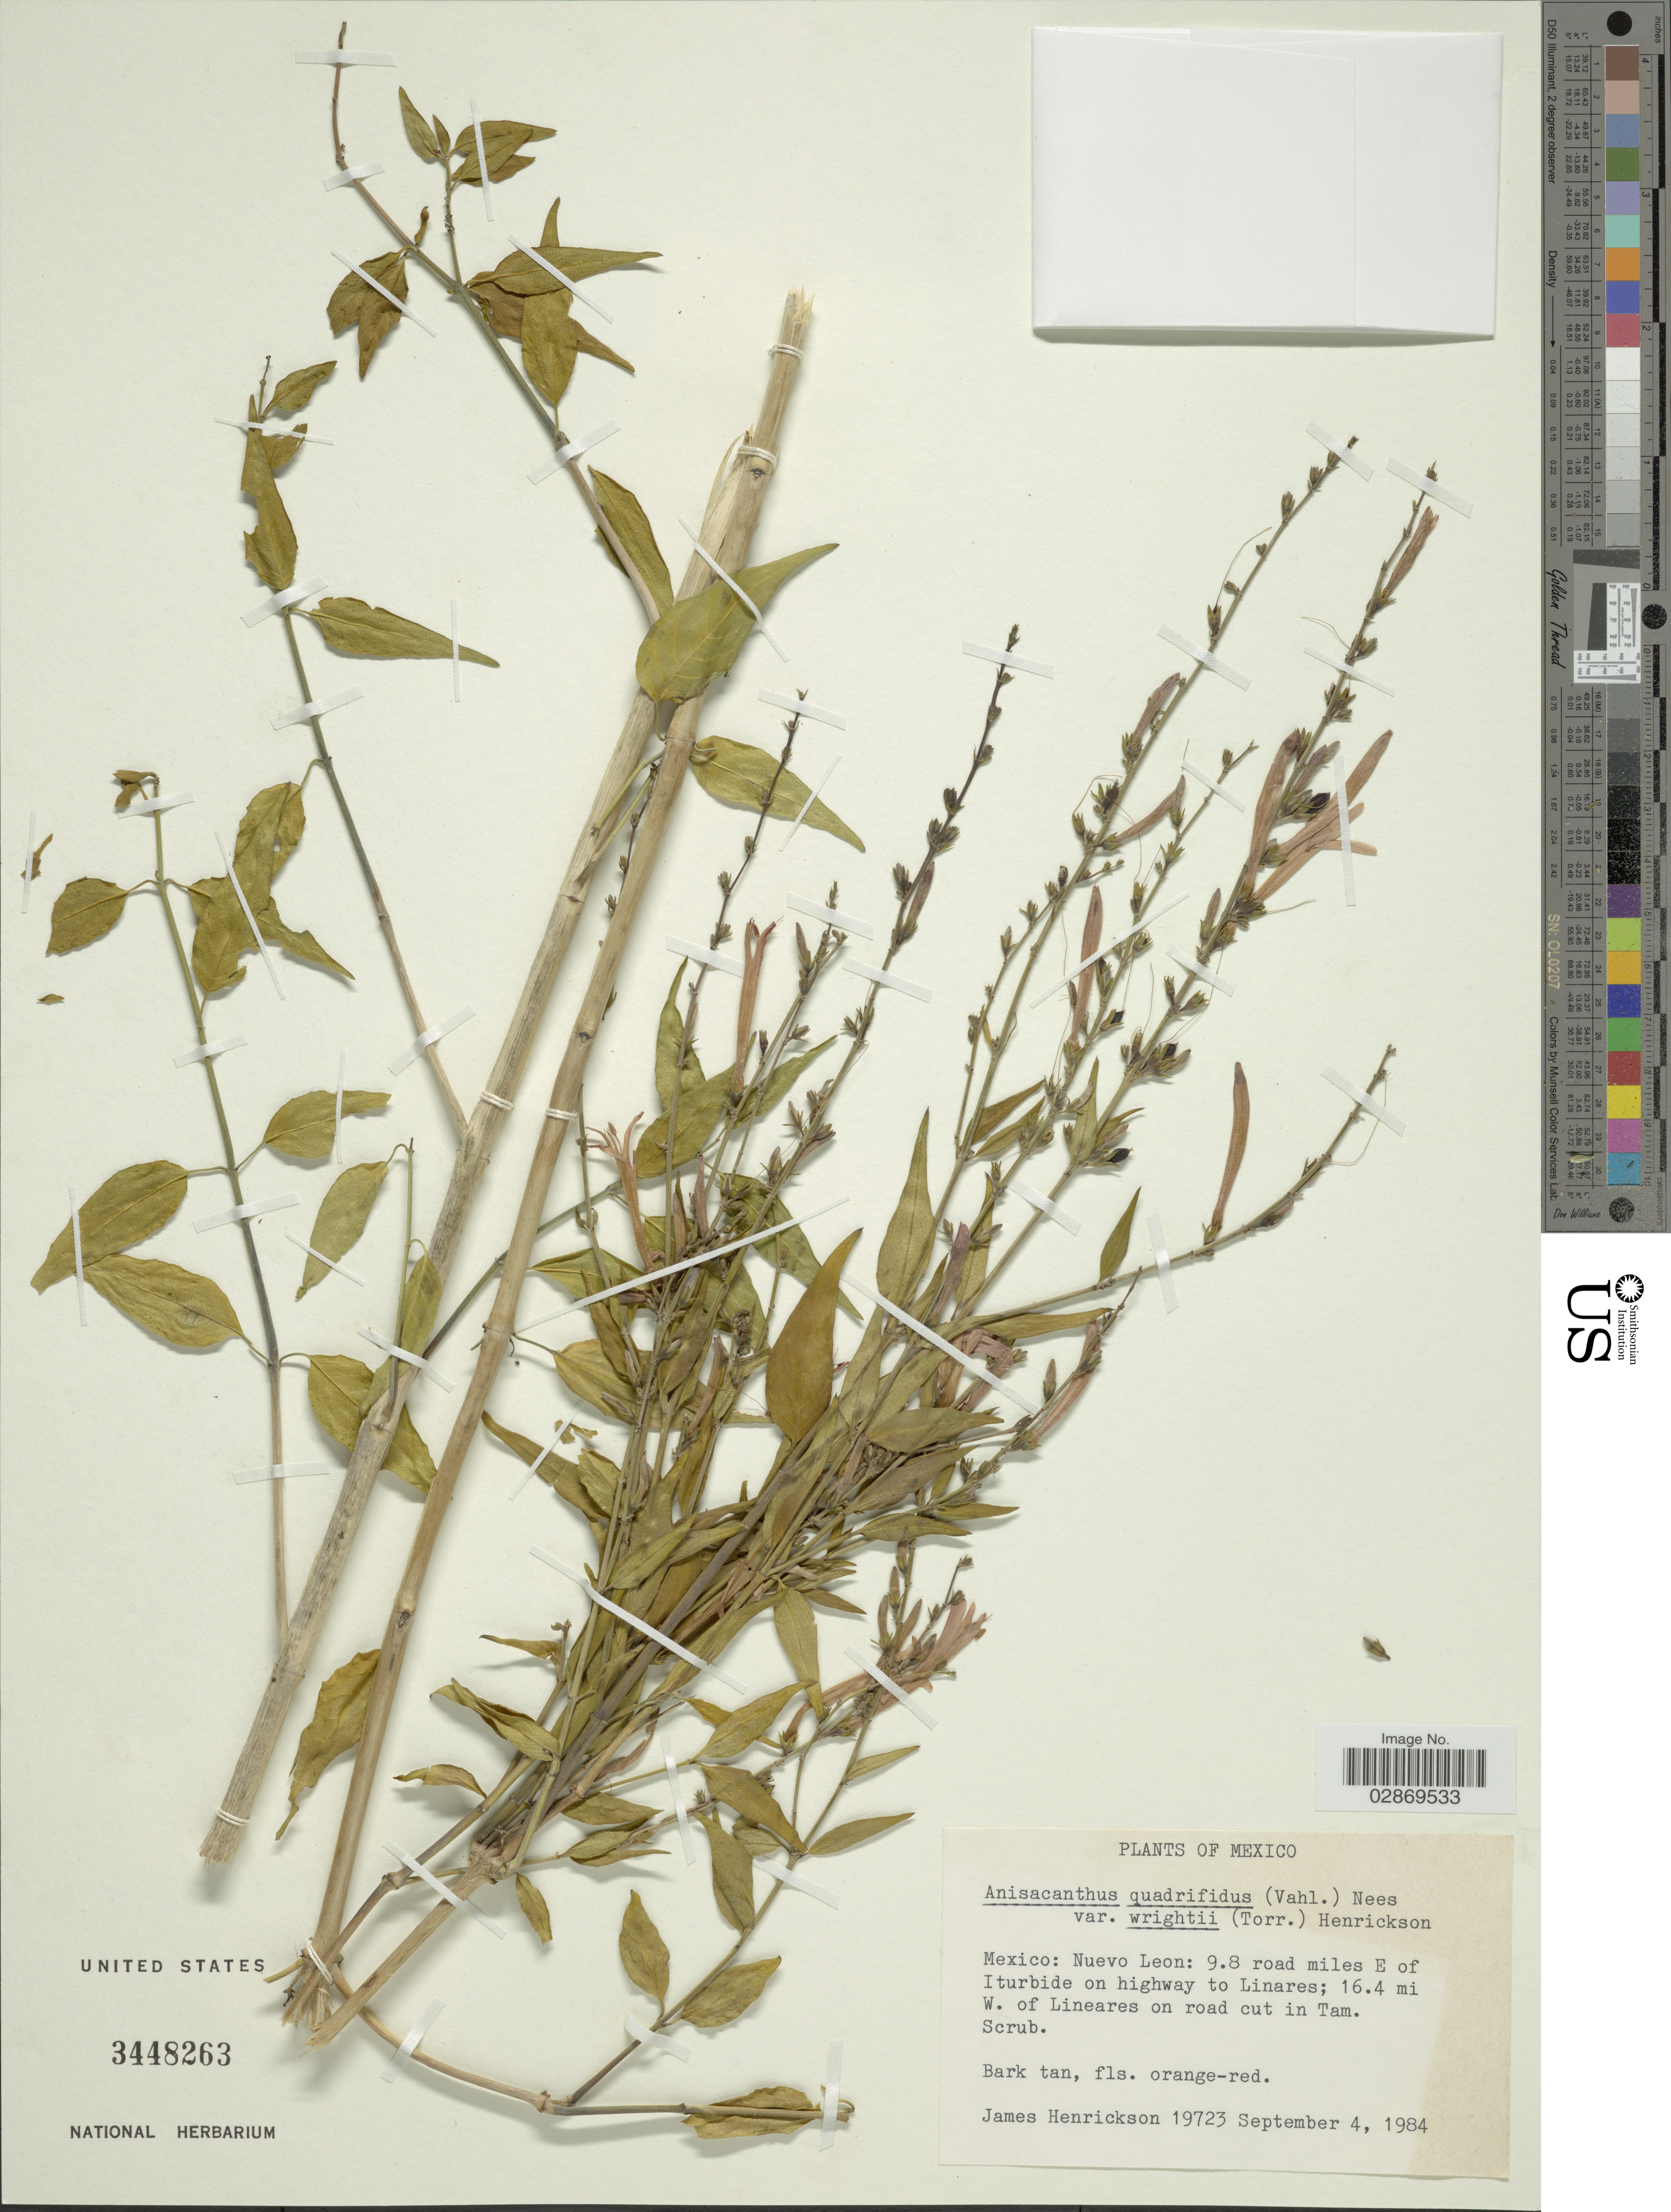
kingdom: Plantae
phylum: Tracheophyta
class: Magnoliopsida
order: Lamiales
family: Acanthaceae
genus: Anisacanthus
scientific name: Anisacanthus quadrifidus var. wrightii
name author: (Torr.) Henrickson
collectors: J. Henrickson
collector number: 19723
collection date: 1984-09-04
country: Mexico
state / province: Nuevo León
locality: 9.8 road miles E of Iturbide on highway to Linares; 16.4 mi W. of Lineares on road cut in Tam.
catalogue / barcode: US 3448263